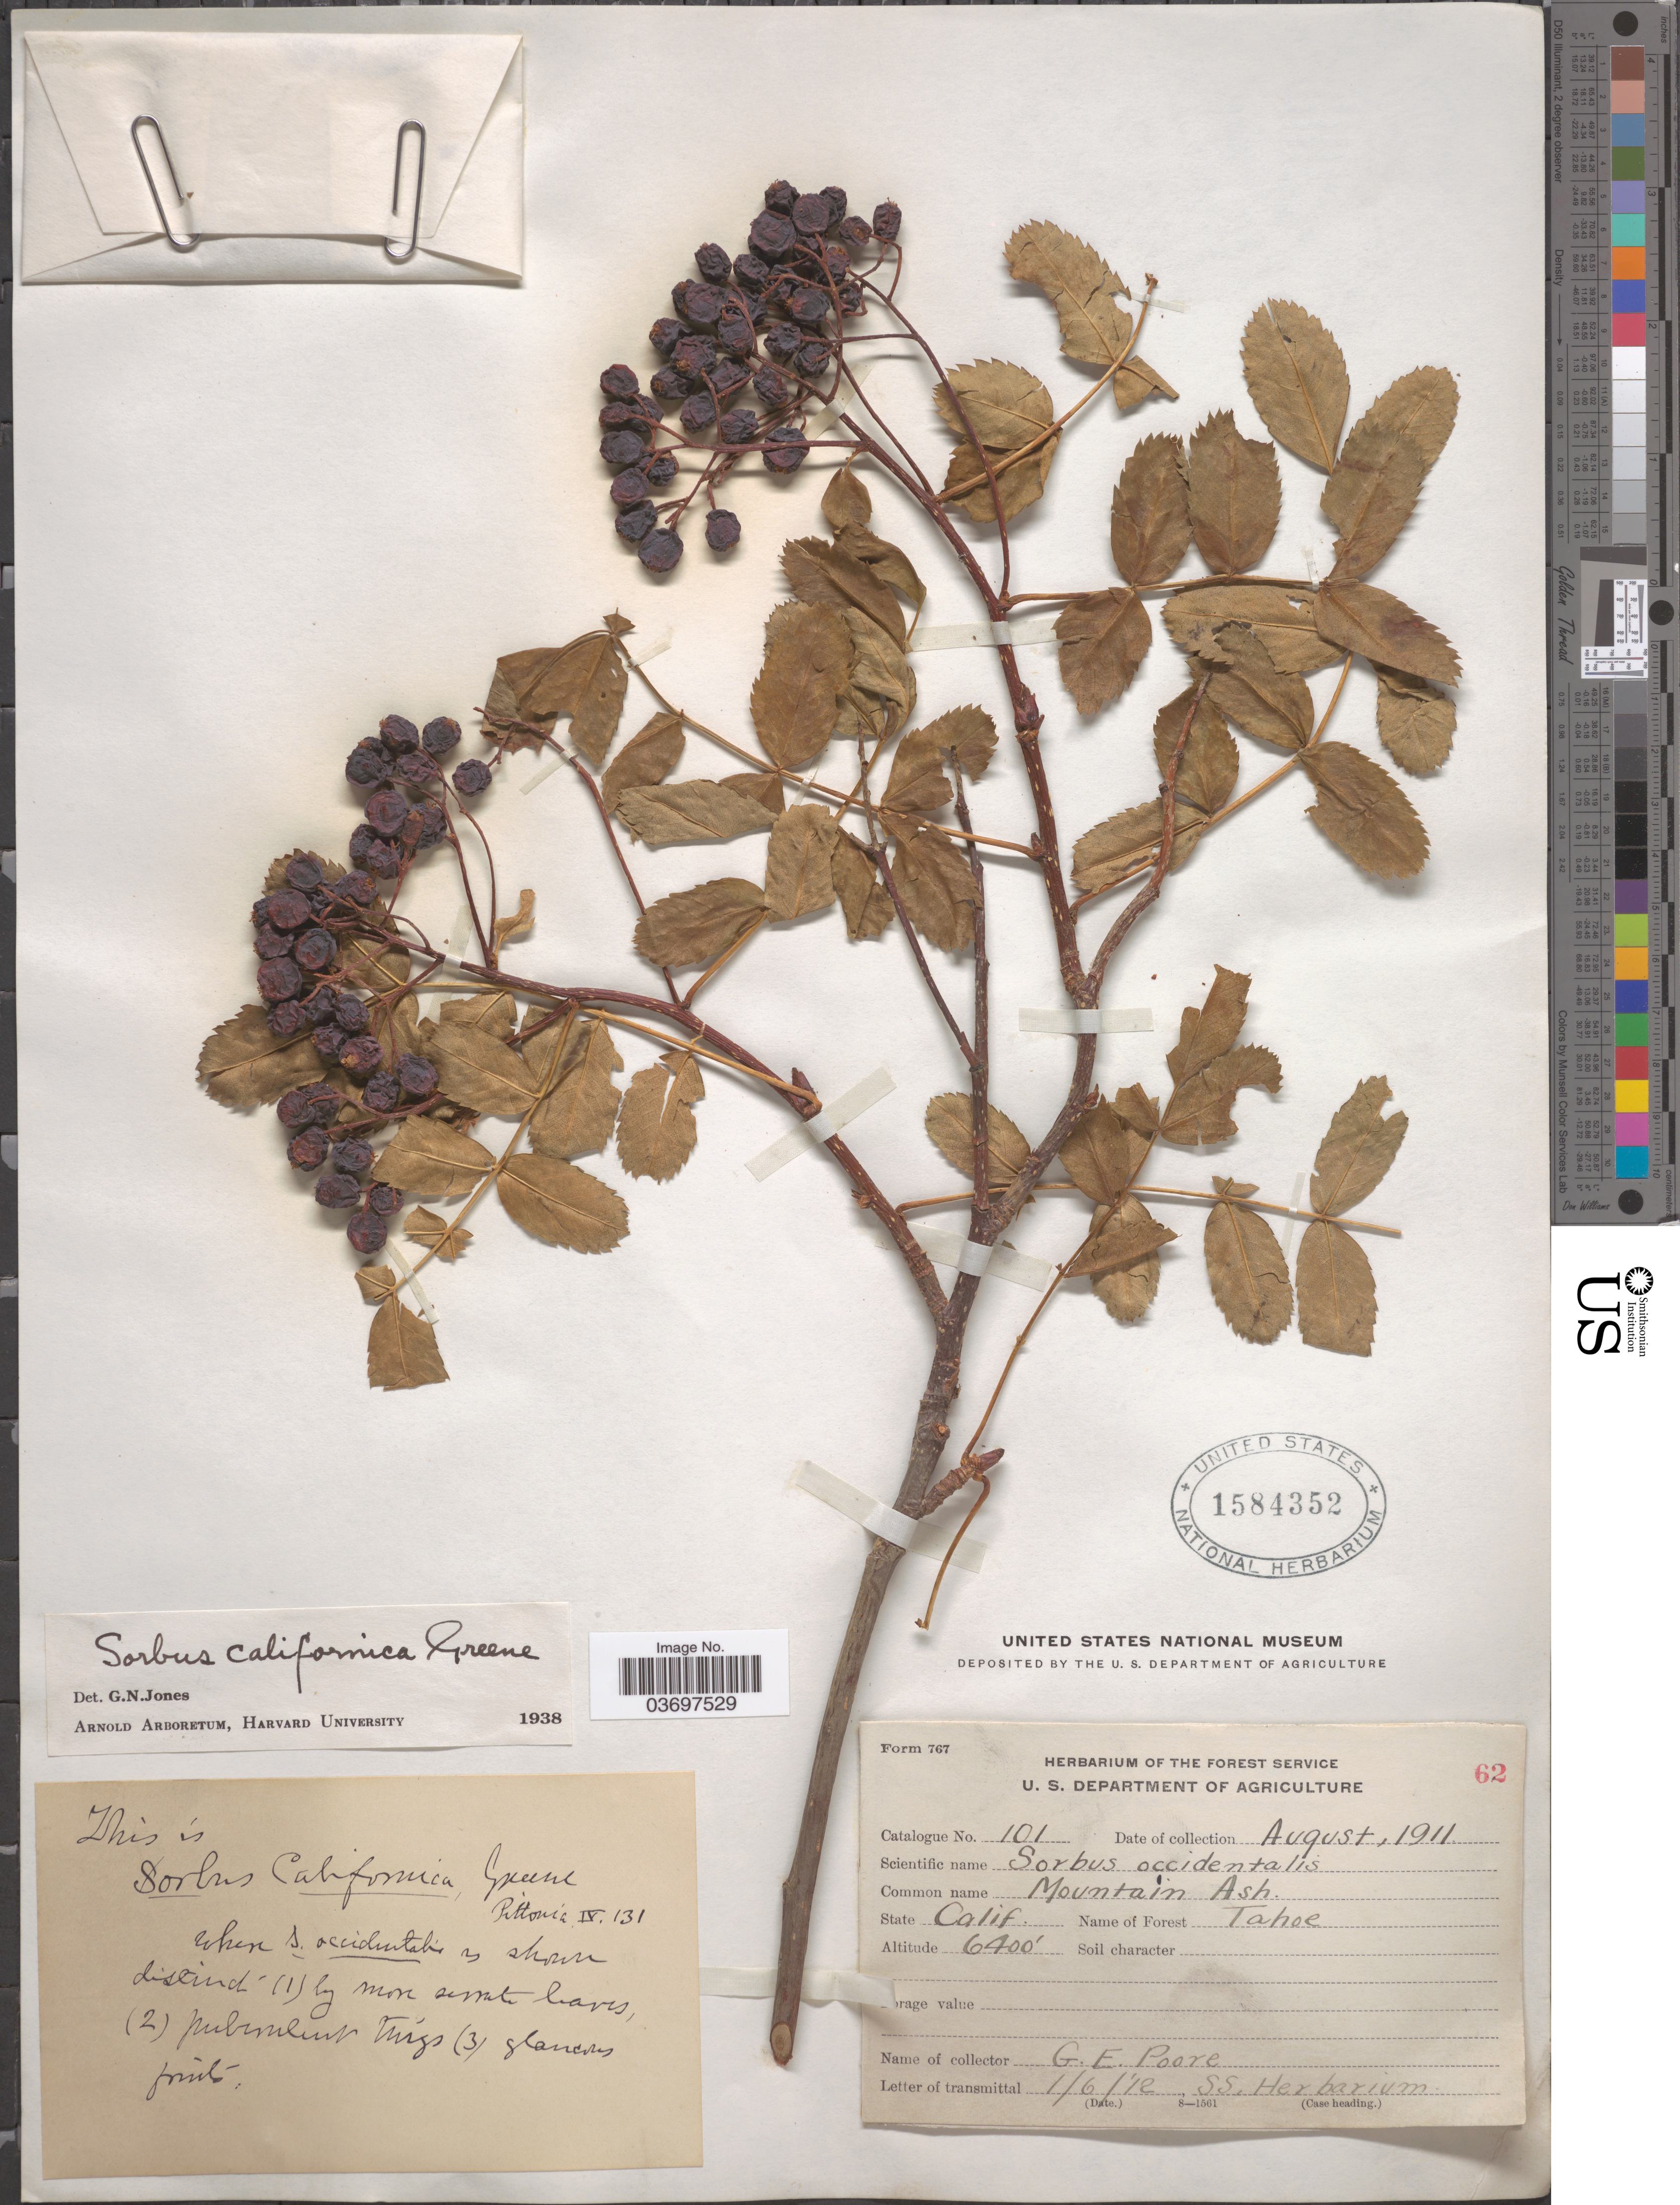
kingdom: Plantae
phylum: Tracheophyta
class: Magnoliopsida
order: Rosales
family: Rosaceae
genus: Sorbus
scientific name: Sorbus californica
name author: Greene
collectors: G. Poore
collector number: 62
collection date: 1911-08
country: United States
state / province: California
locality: Forest [unsure placement] Tahoe.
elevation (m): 1951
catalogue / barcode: US 1584352